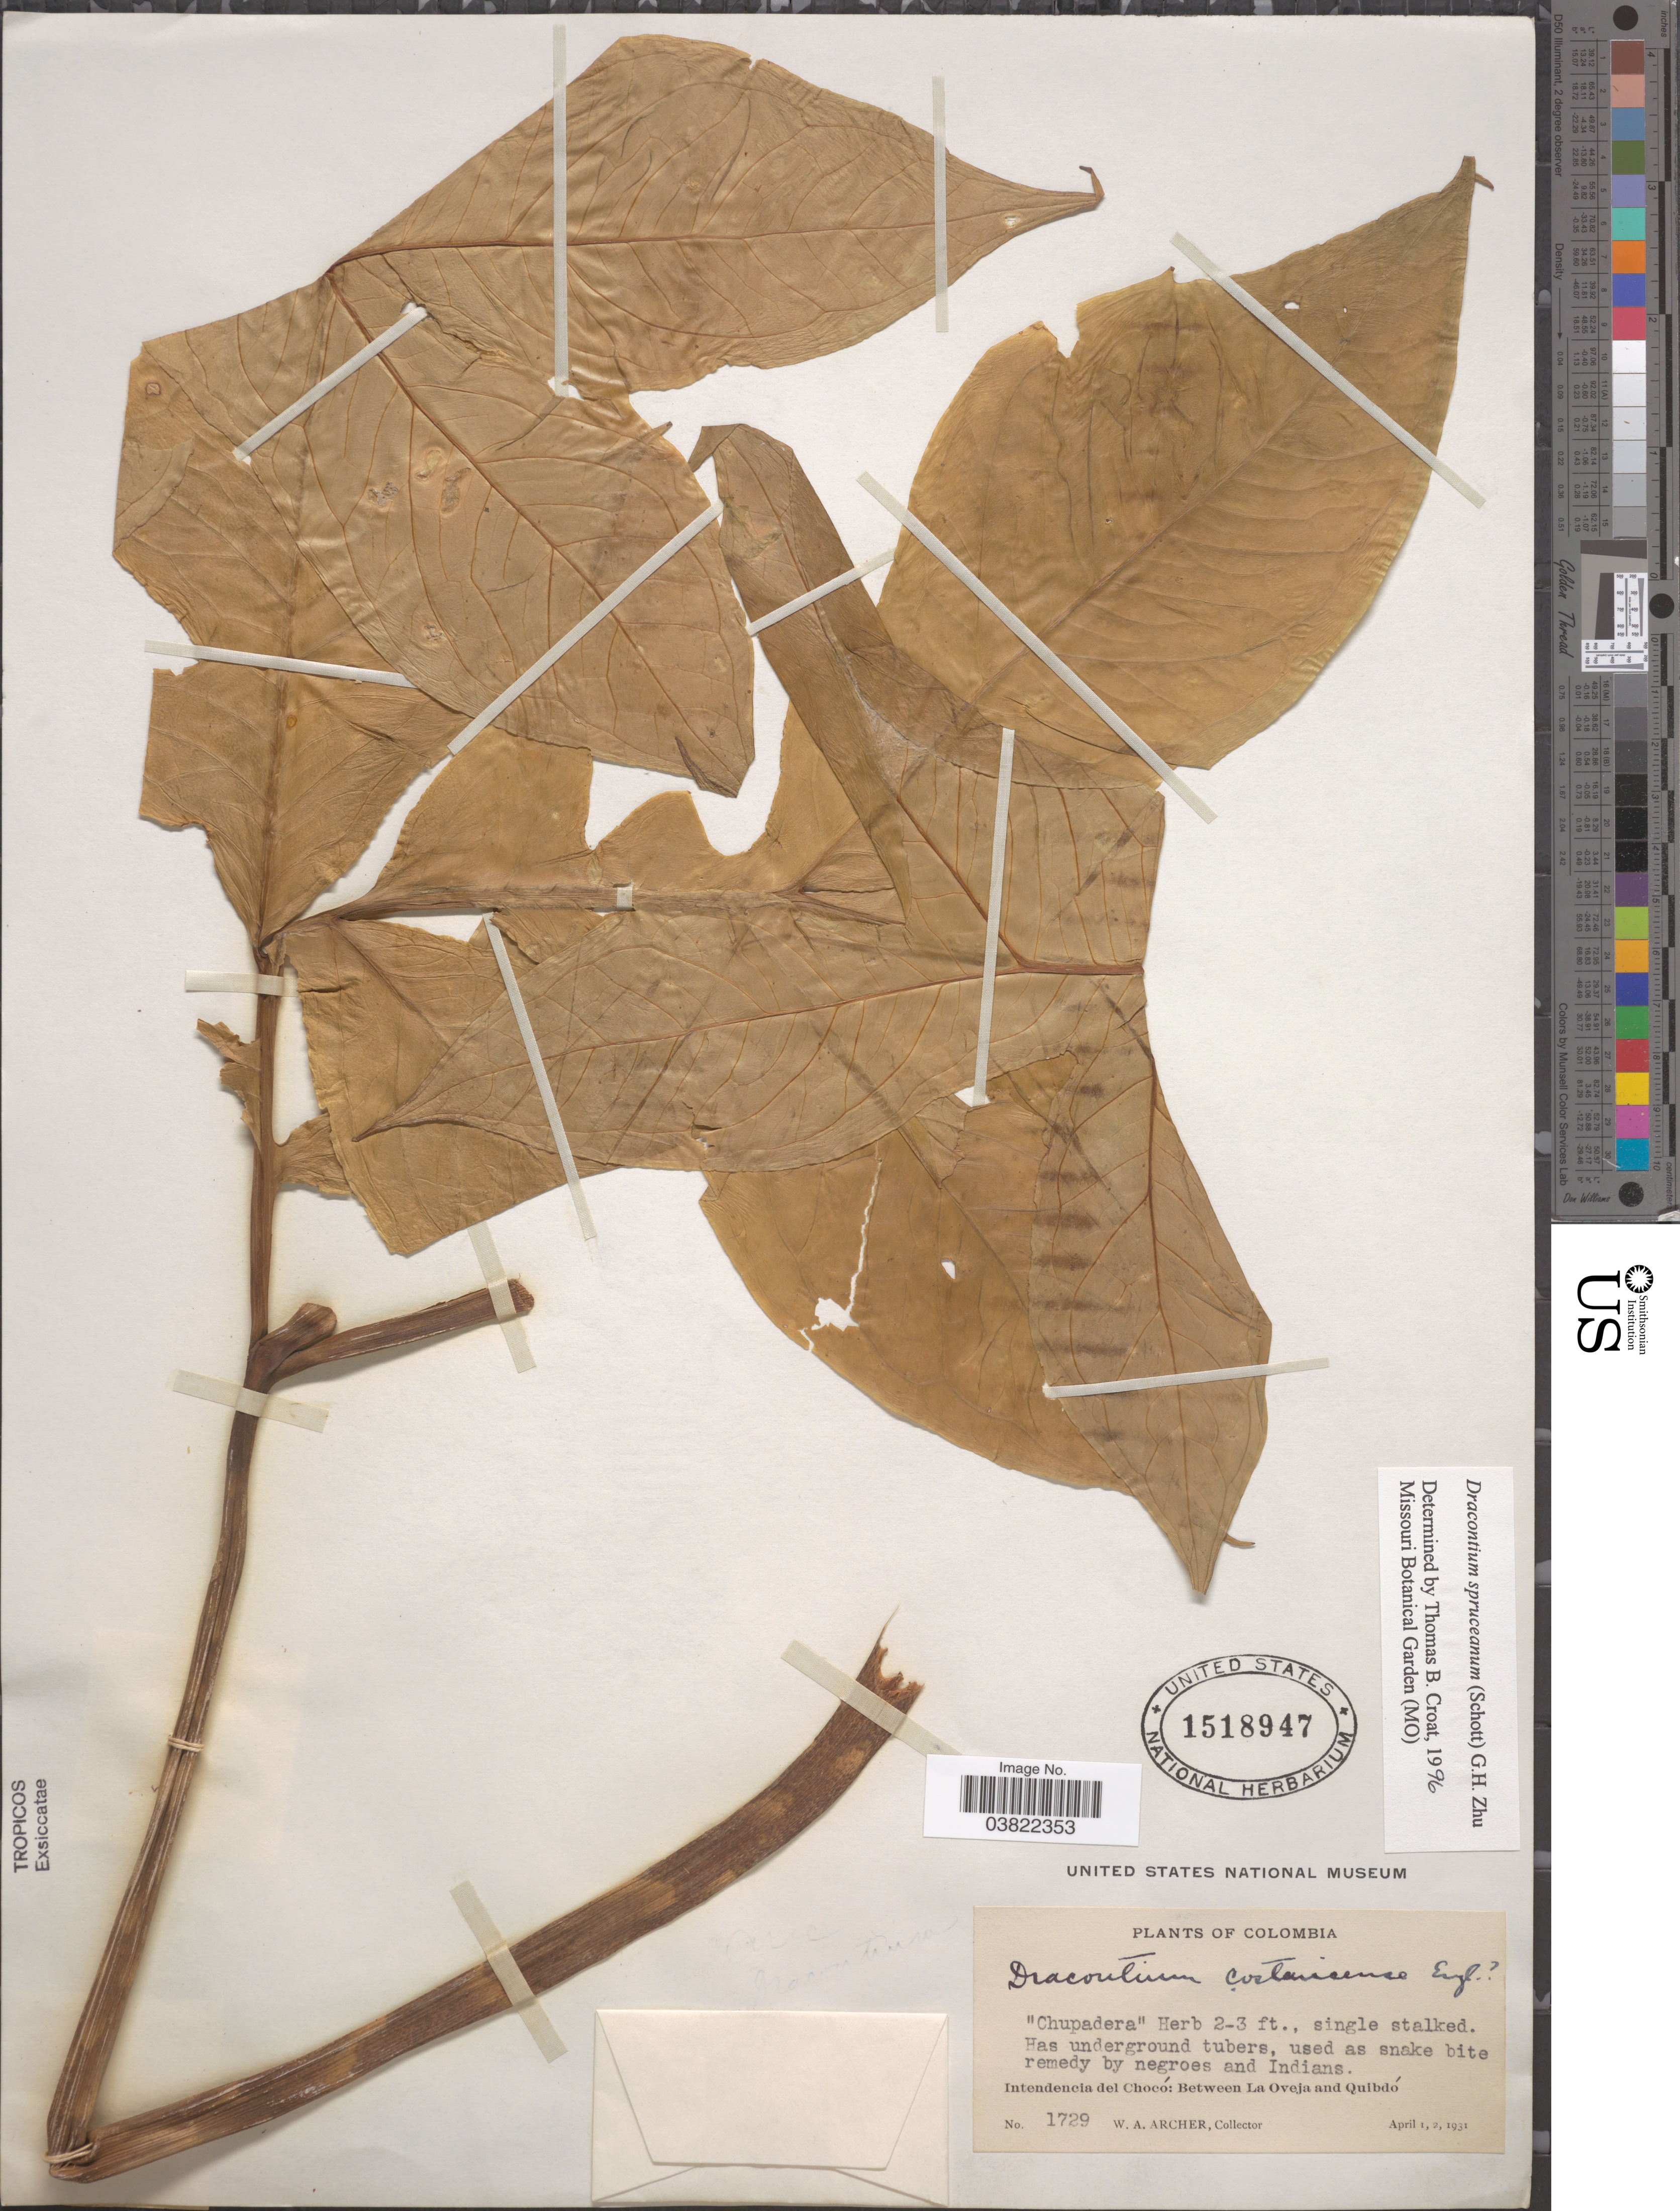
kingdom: Plantae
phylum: Tracheophyta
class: Liliopsida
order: Alismatales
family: Araceae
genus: Dracontium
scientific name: Dracontium spruceanum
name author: (Schott) G.H. Zhu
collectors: W. Archer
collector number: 1729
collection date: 1931-04-01/1931-04-02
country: Colombia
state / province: Chocó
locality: Intendencia del Chocó: Between La Oveja and Quibdó.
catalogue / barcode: US 1518947